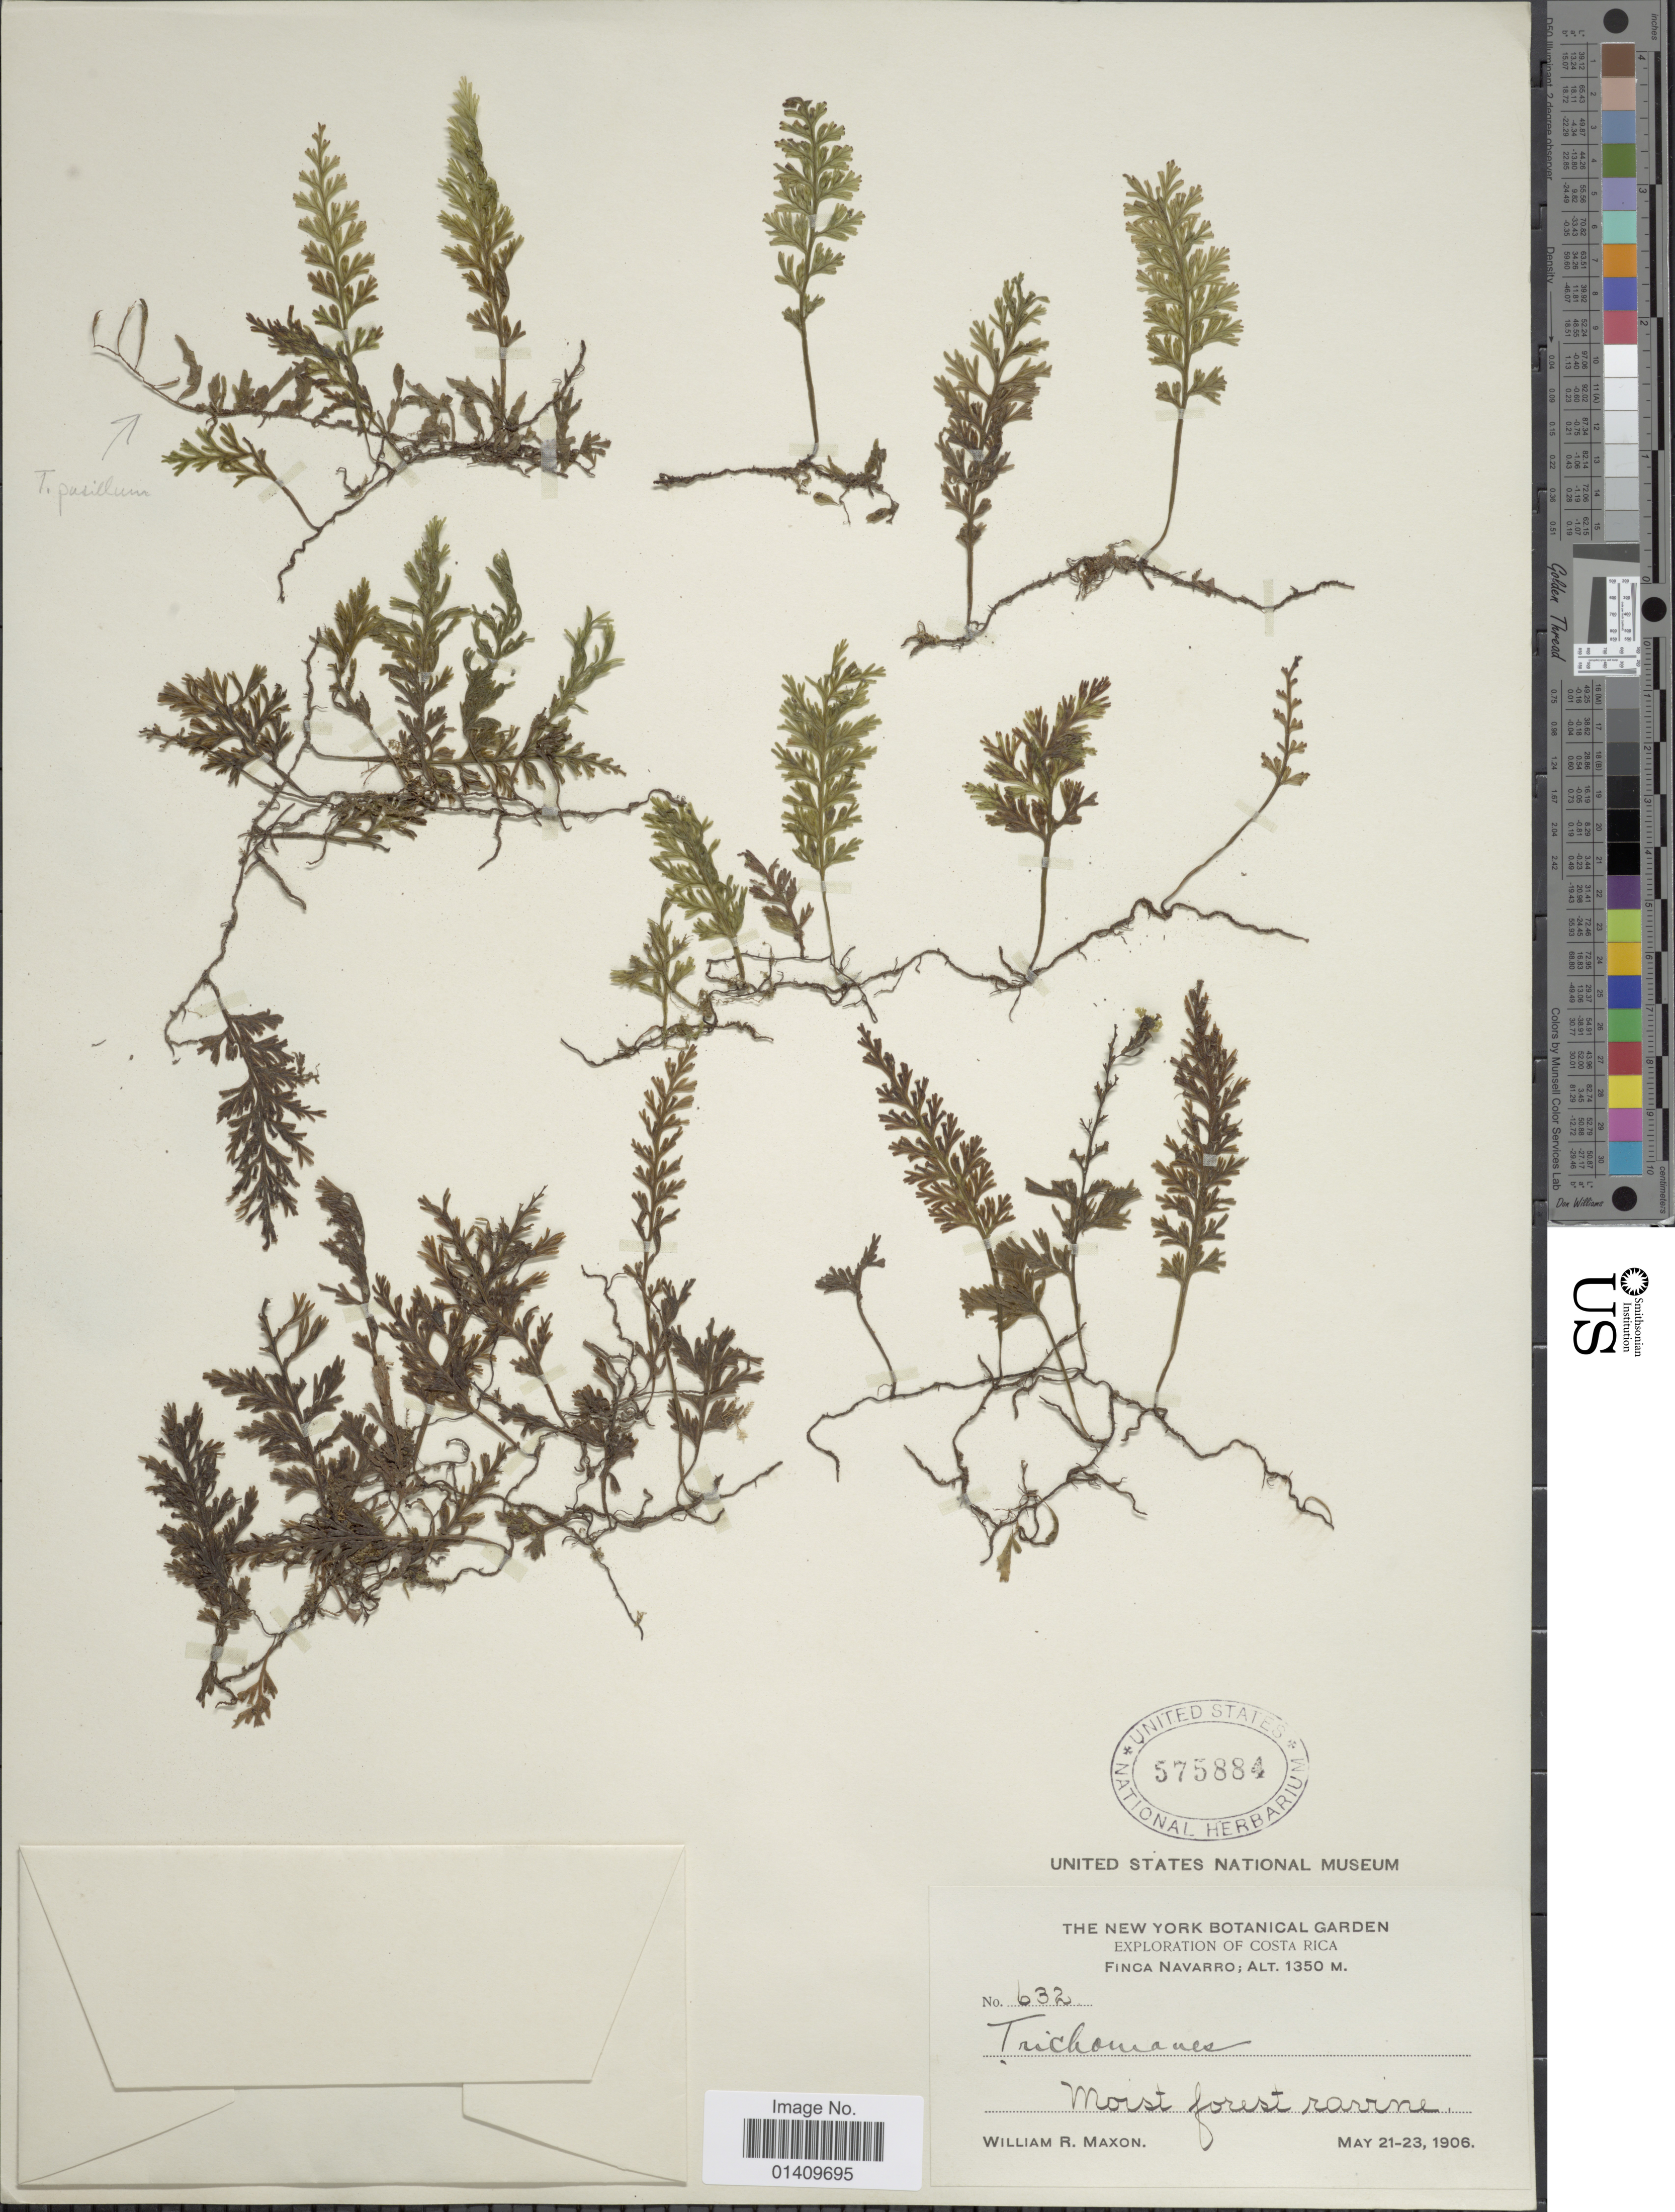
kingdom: Plantae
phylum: Tracheophyta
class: Polypodiopsida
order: Hymenophyllales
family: Hymenophyllaceae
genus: Polyphlebium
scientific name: Polyphlebium diaphanum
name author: (Kunth) Ebihara & Dubuisson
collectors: W. R. Maxon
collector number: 632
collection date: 1906-05-21/1906-05-23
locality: Finca Navarro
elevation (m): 1350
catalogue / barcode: US 575884